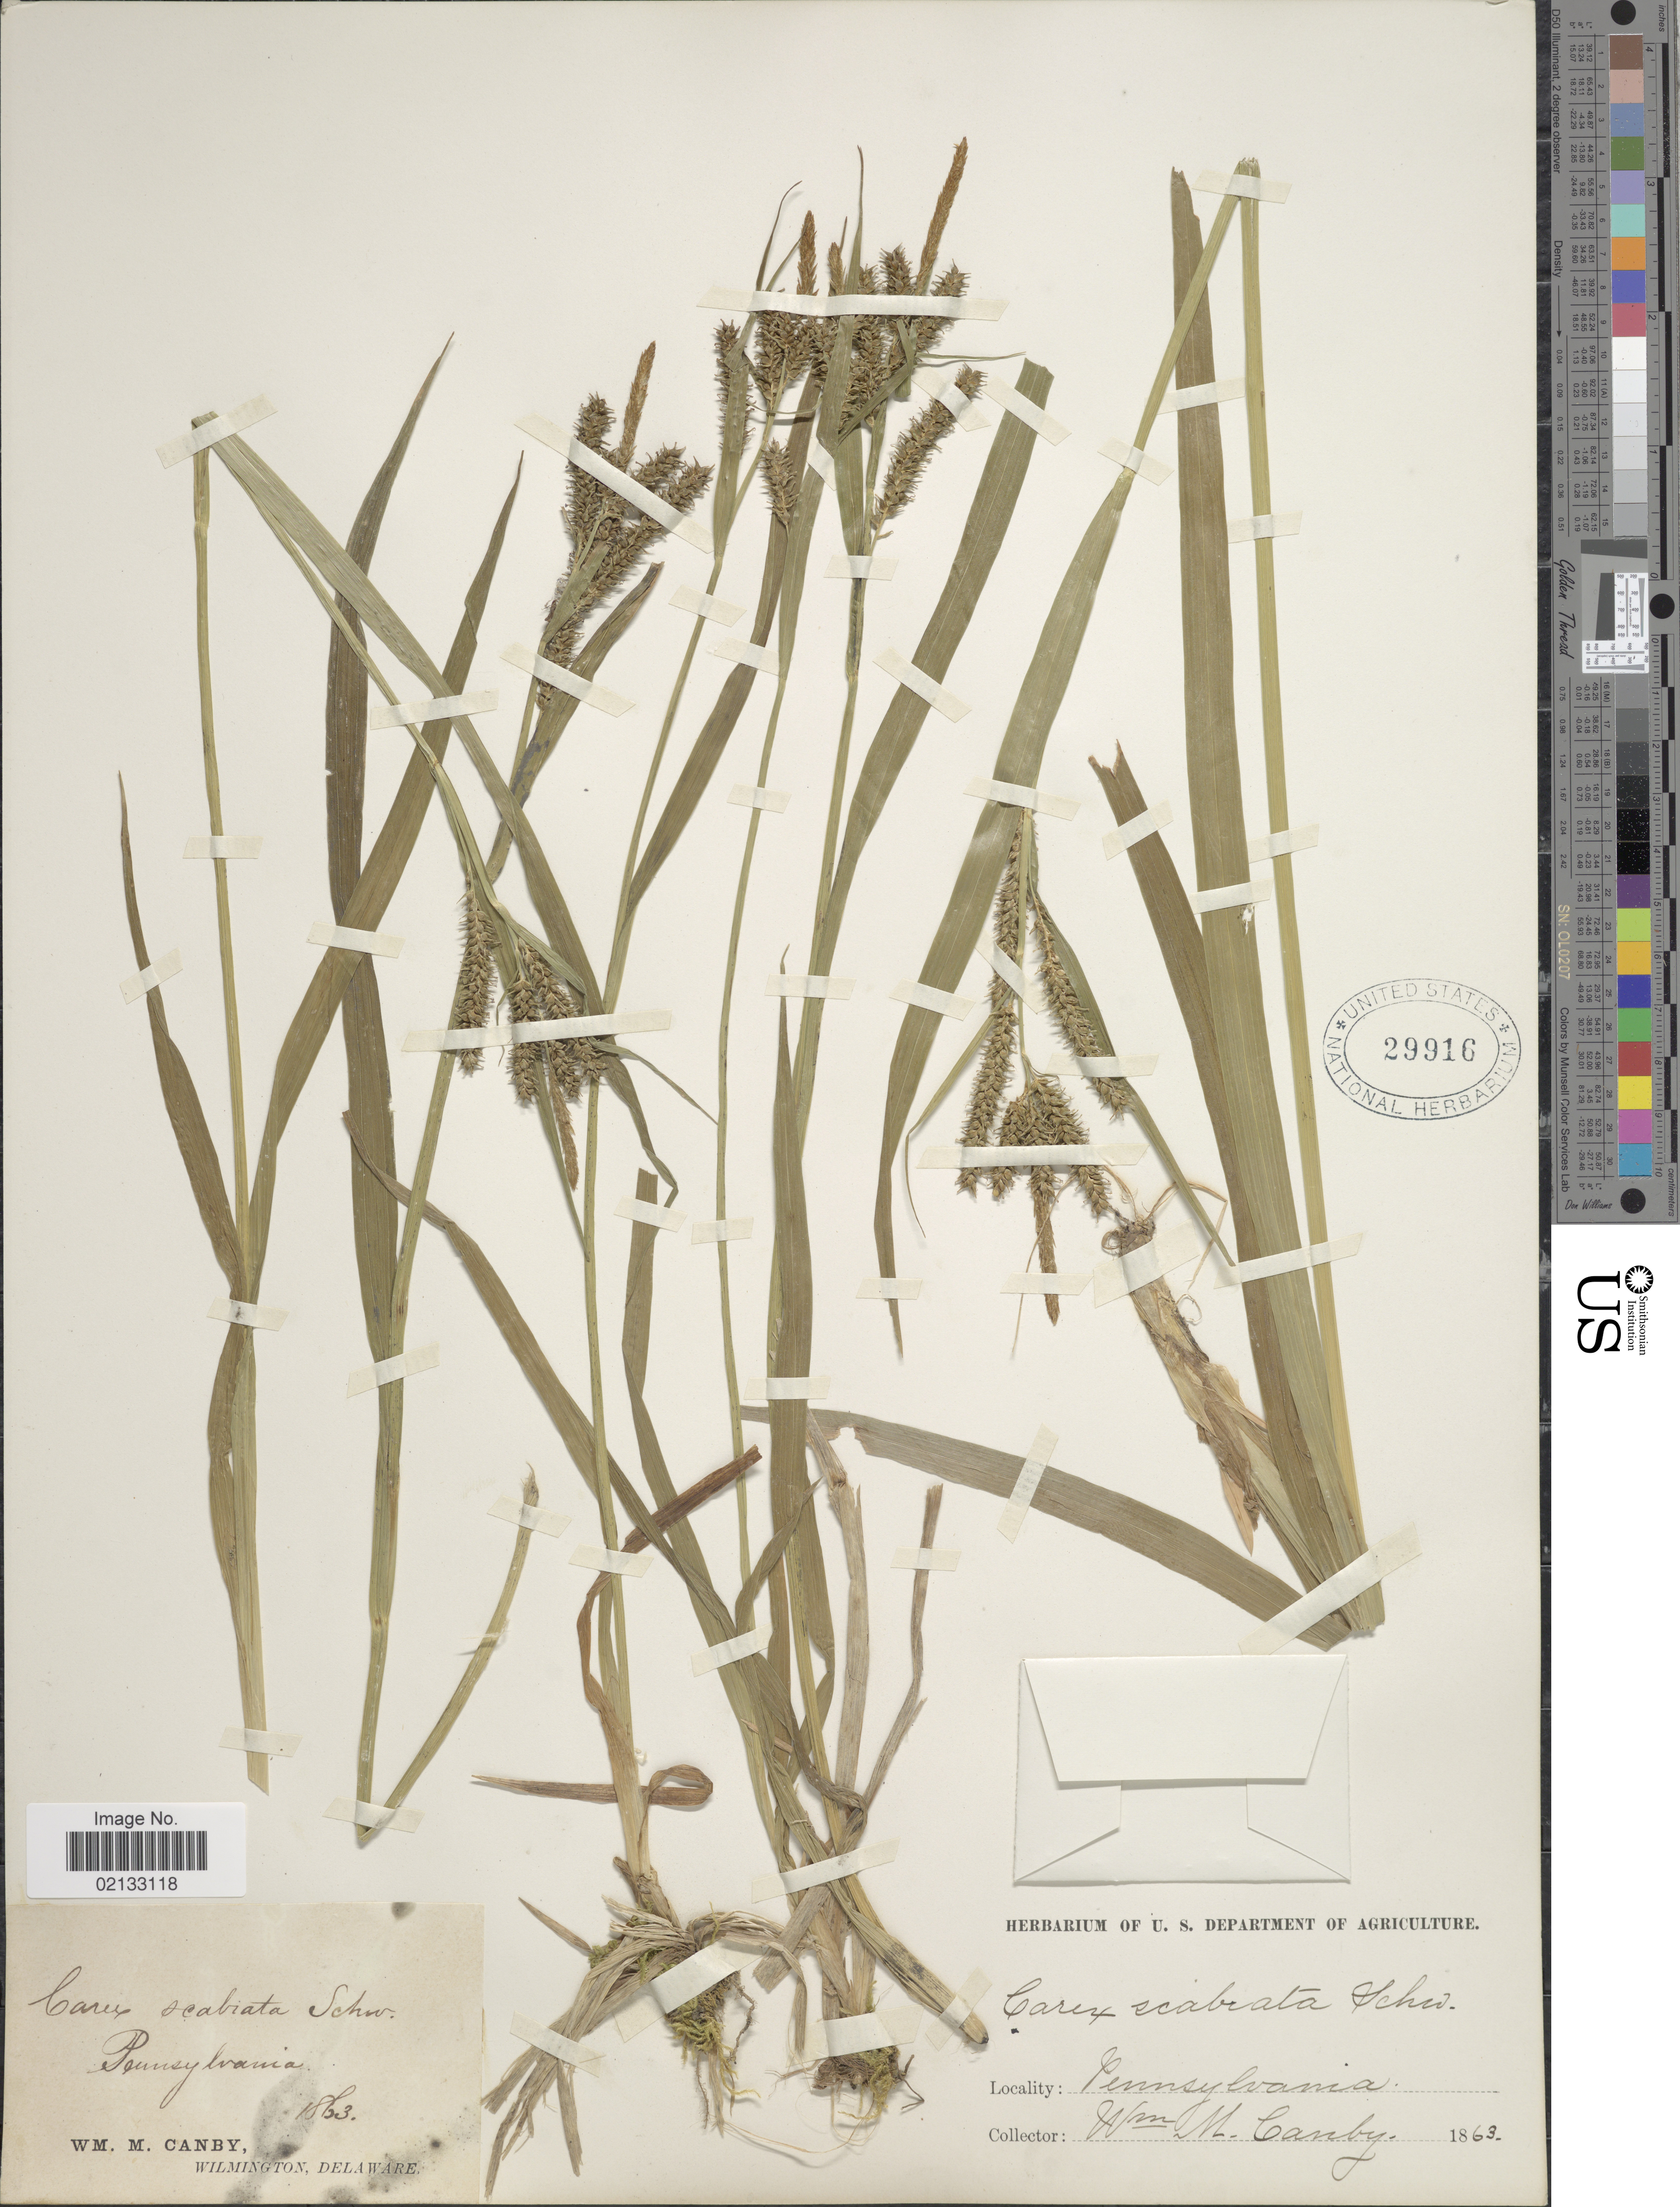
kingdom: Plantae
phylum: Tracheophyta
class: Liliopsida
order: Poales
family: Cyperaceae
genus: Carex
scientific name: Carex scabrata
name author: Schwein.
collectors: W. M. Canby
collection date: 1863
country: United States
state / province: Pennsylvania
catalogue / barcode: US 29916